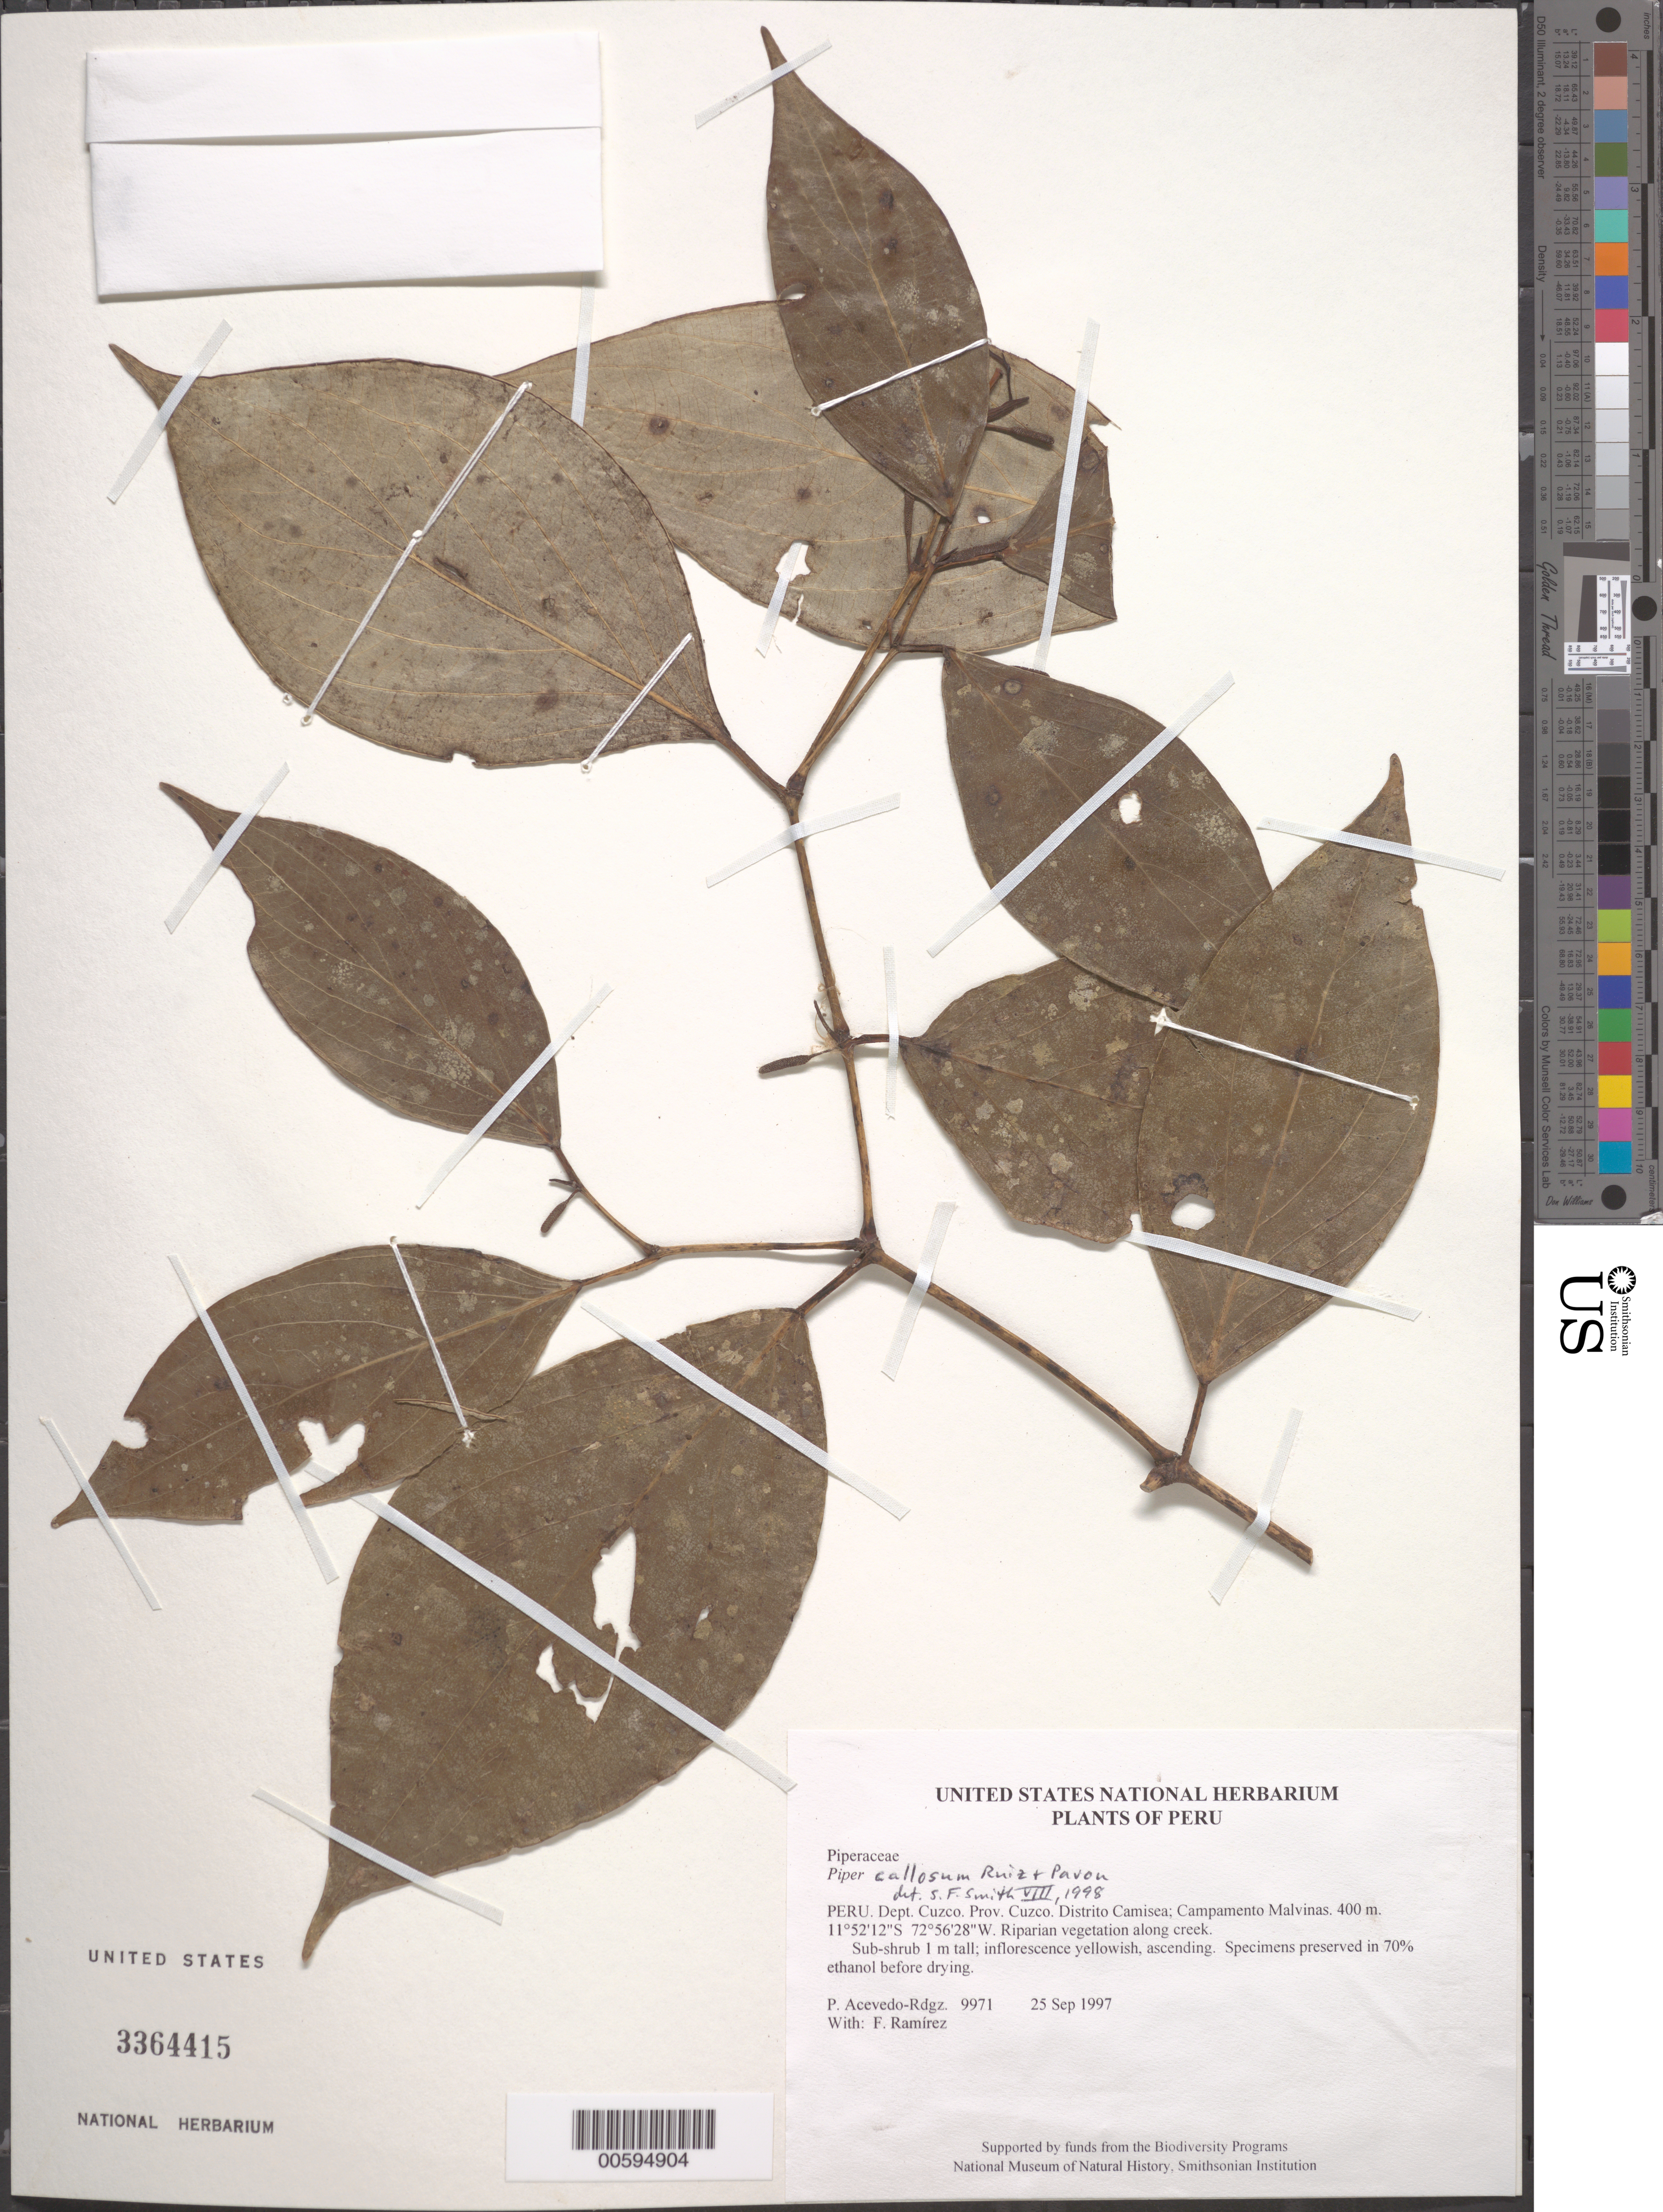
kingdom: Plantae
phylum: Tracheophyta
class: Magnoliopsida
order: Piperales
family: Piperaceae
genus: Piper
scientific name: Piper callosum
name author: Ruiz & Pav.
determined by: Smith, Stephen F., (US), NMNH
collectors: P. Acevedo-Rodr. & F. Ramirez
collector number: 9971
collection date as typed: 25 Sep 1997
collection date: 1997-09-25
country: Peru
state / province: Cusco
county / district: Cusco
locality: Distrito Camisea; Campamento Malvinas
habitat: Riparian vegetation along creek.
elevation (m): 400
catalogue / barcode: US 3364415